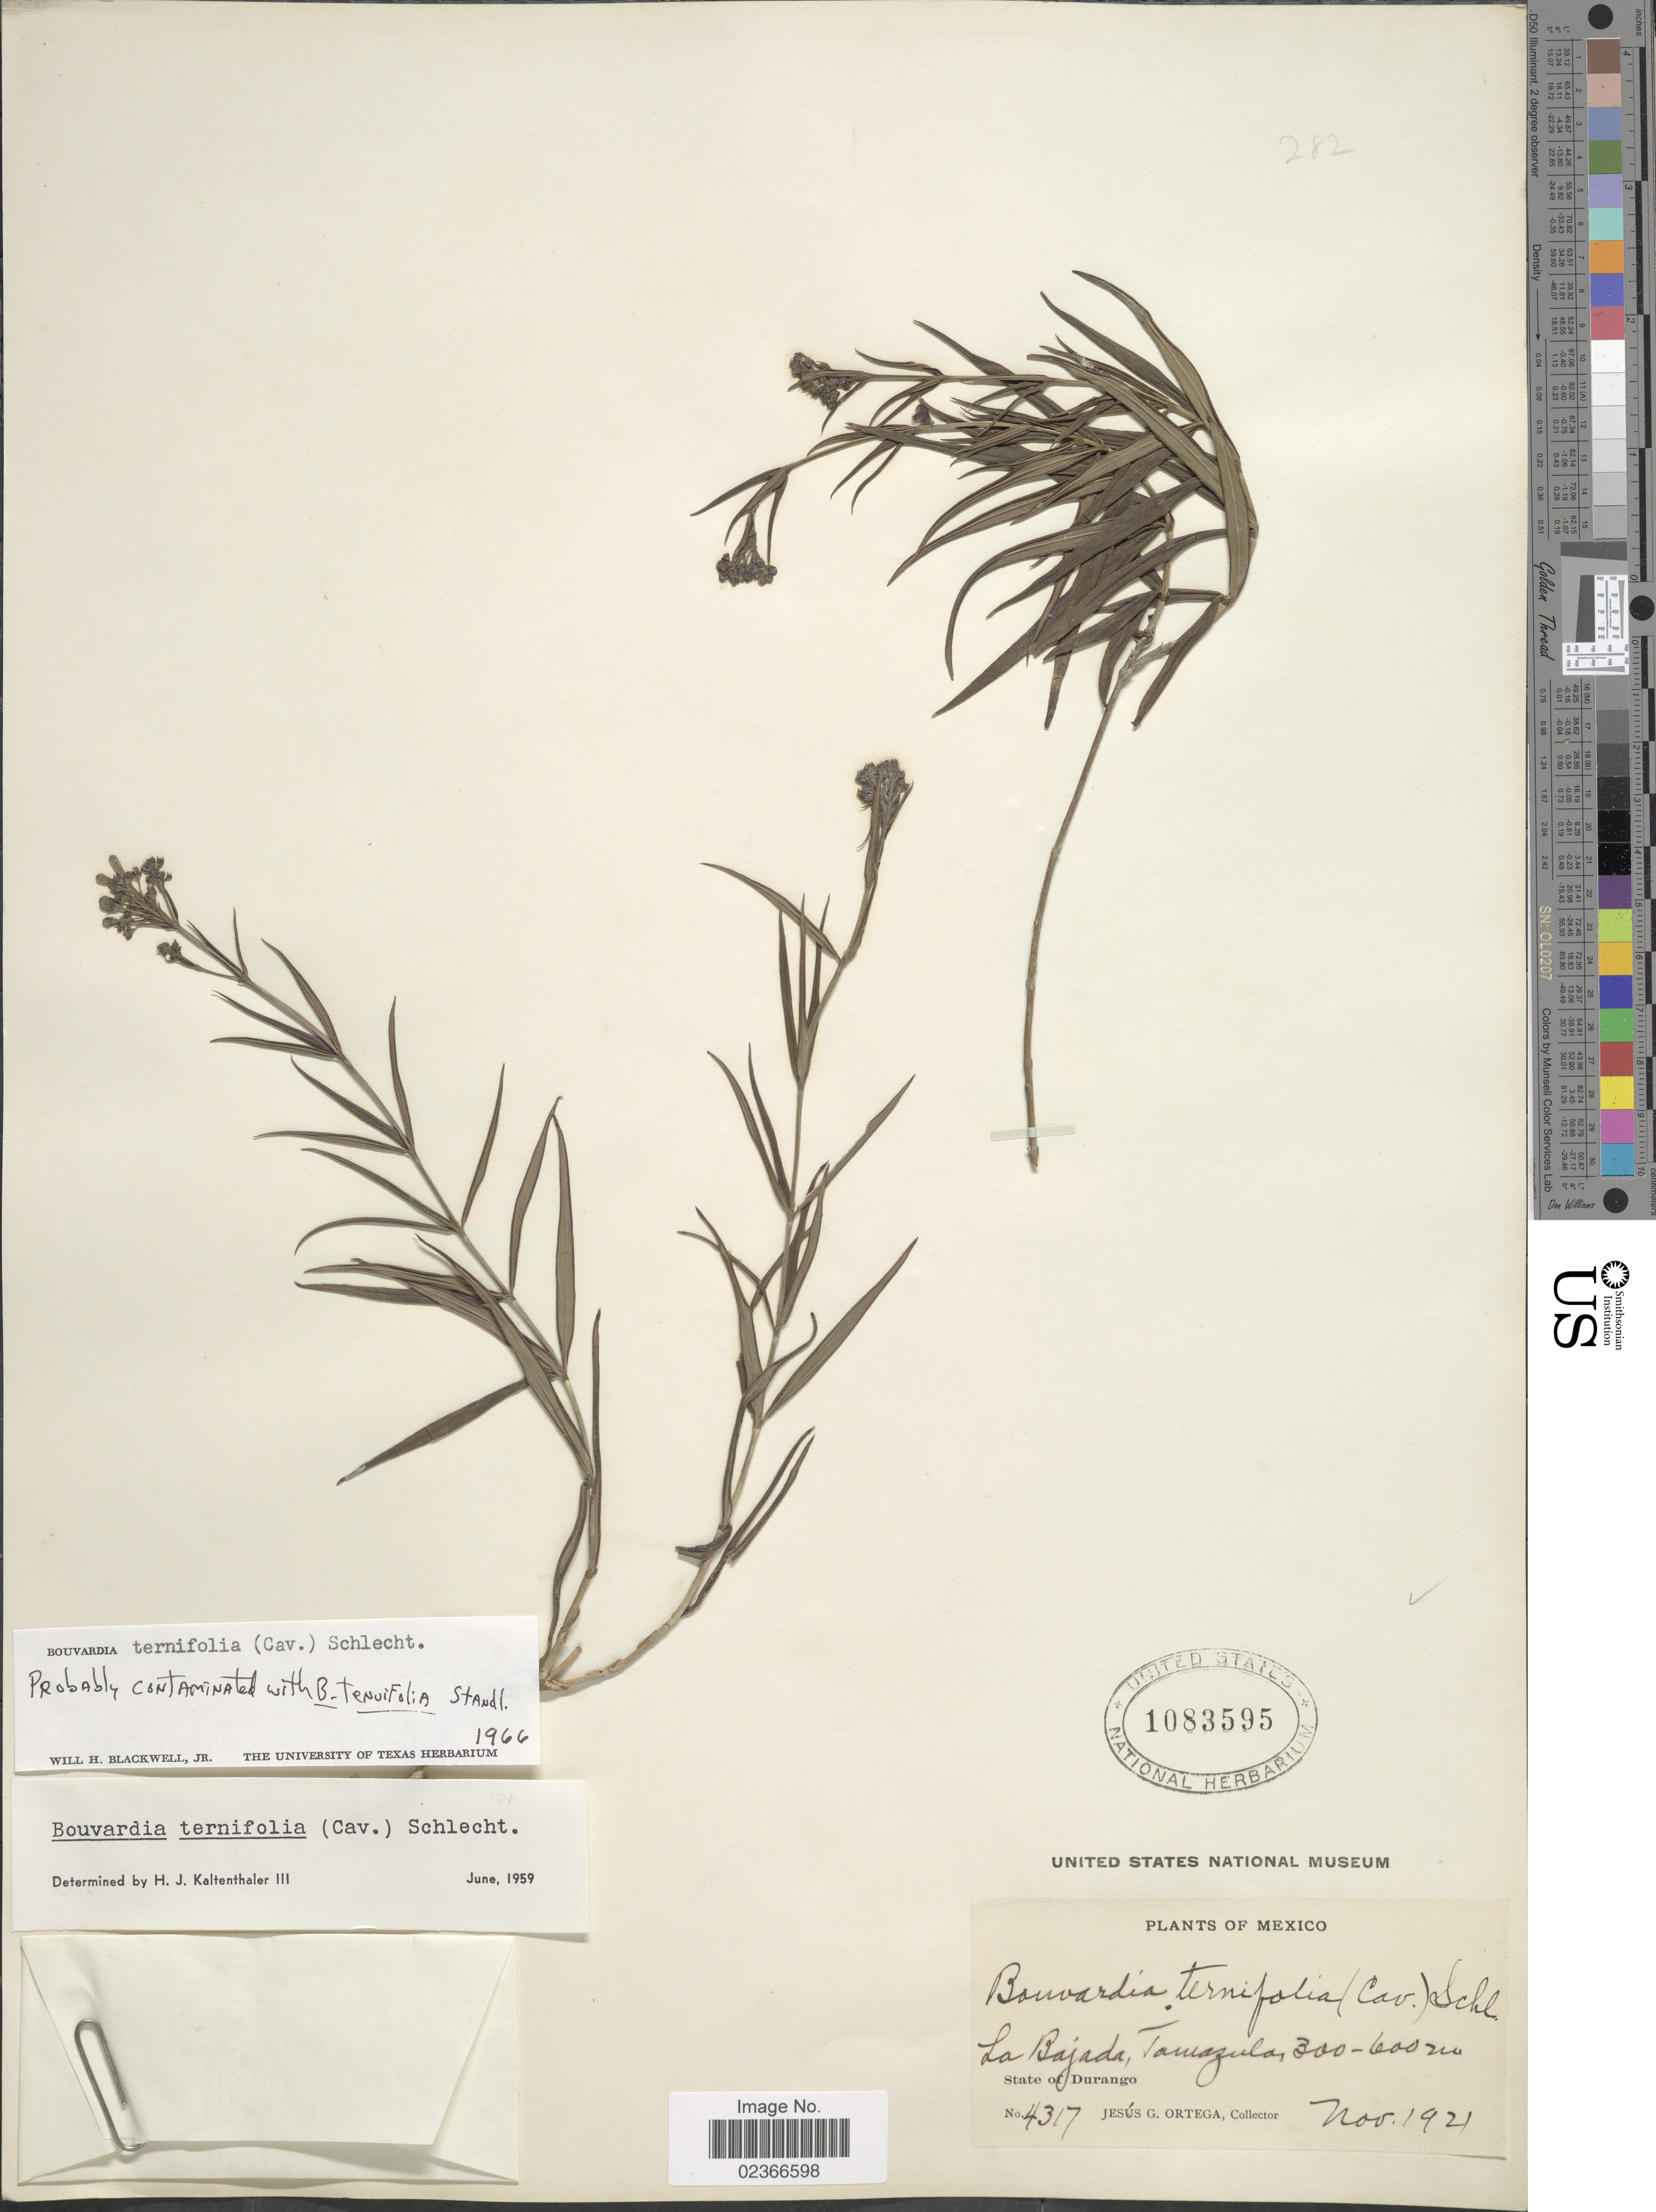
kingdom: Plantae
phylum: Tracheophyta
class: Magnoliopsida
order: Gentianales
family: Rubiaceae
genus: Bouvardia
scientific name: Bouvardia ternifolia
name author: (Cav.) Schltdl.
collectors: J. Ortega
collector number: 4317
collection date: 1921-11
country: Mexico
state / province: Durango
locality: La Bajada, Tamazula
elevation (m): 300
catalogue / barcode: US 1083595